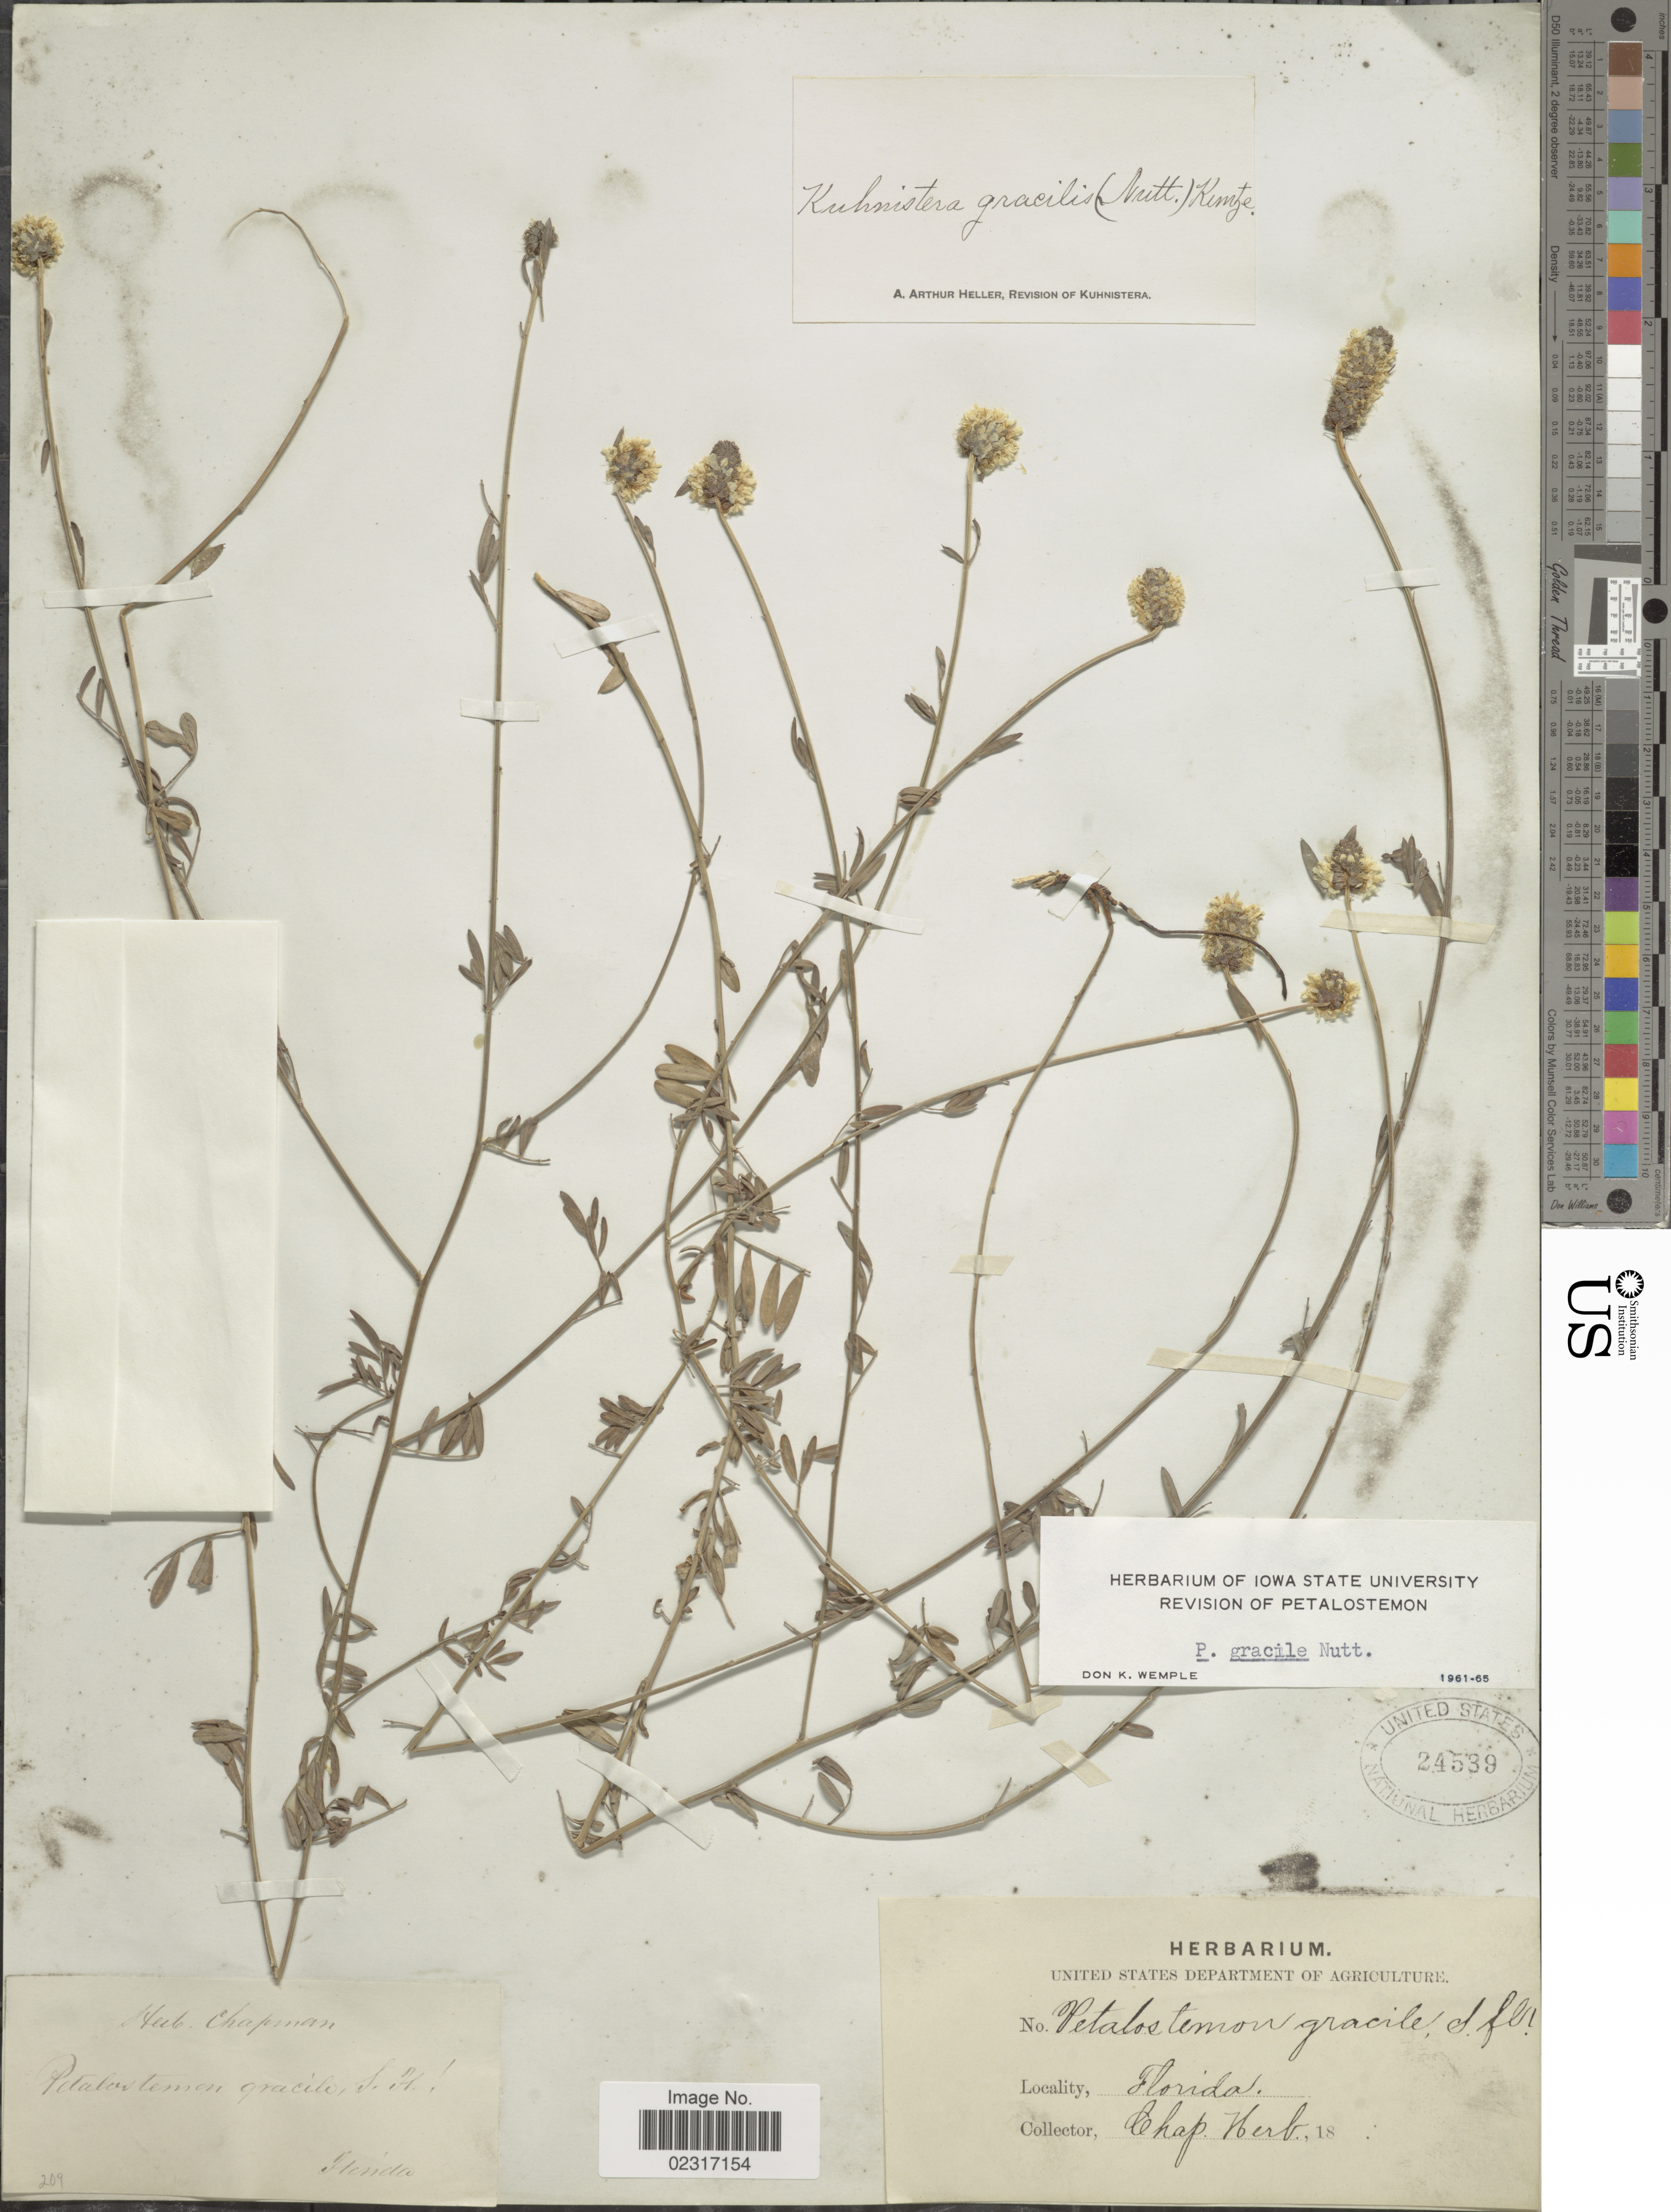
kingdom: Plantae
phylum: Tracheophyta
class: Magnoliopsida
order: Fabales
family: Fabaceae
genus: Dalea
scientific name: Dalea carnea var. gracilis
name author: (Nutt.) Barneby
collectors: ex herb. Chapman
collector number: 209?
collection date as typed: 18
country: United States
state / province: Florida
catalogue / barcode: US 24539